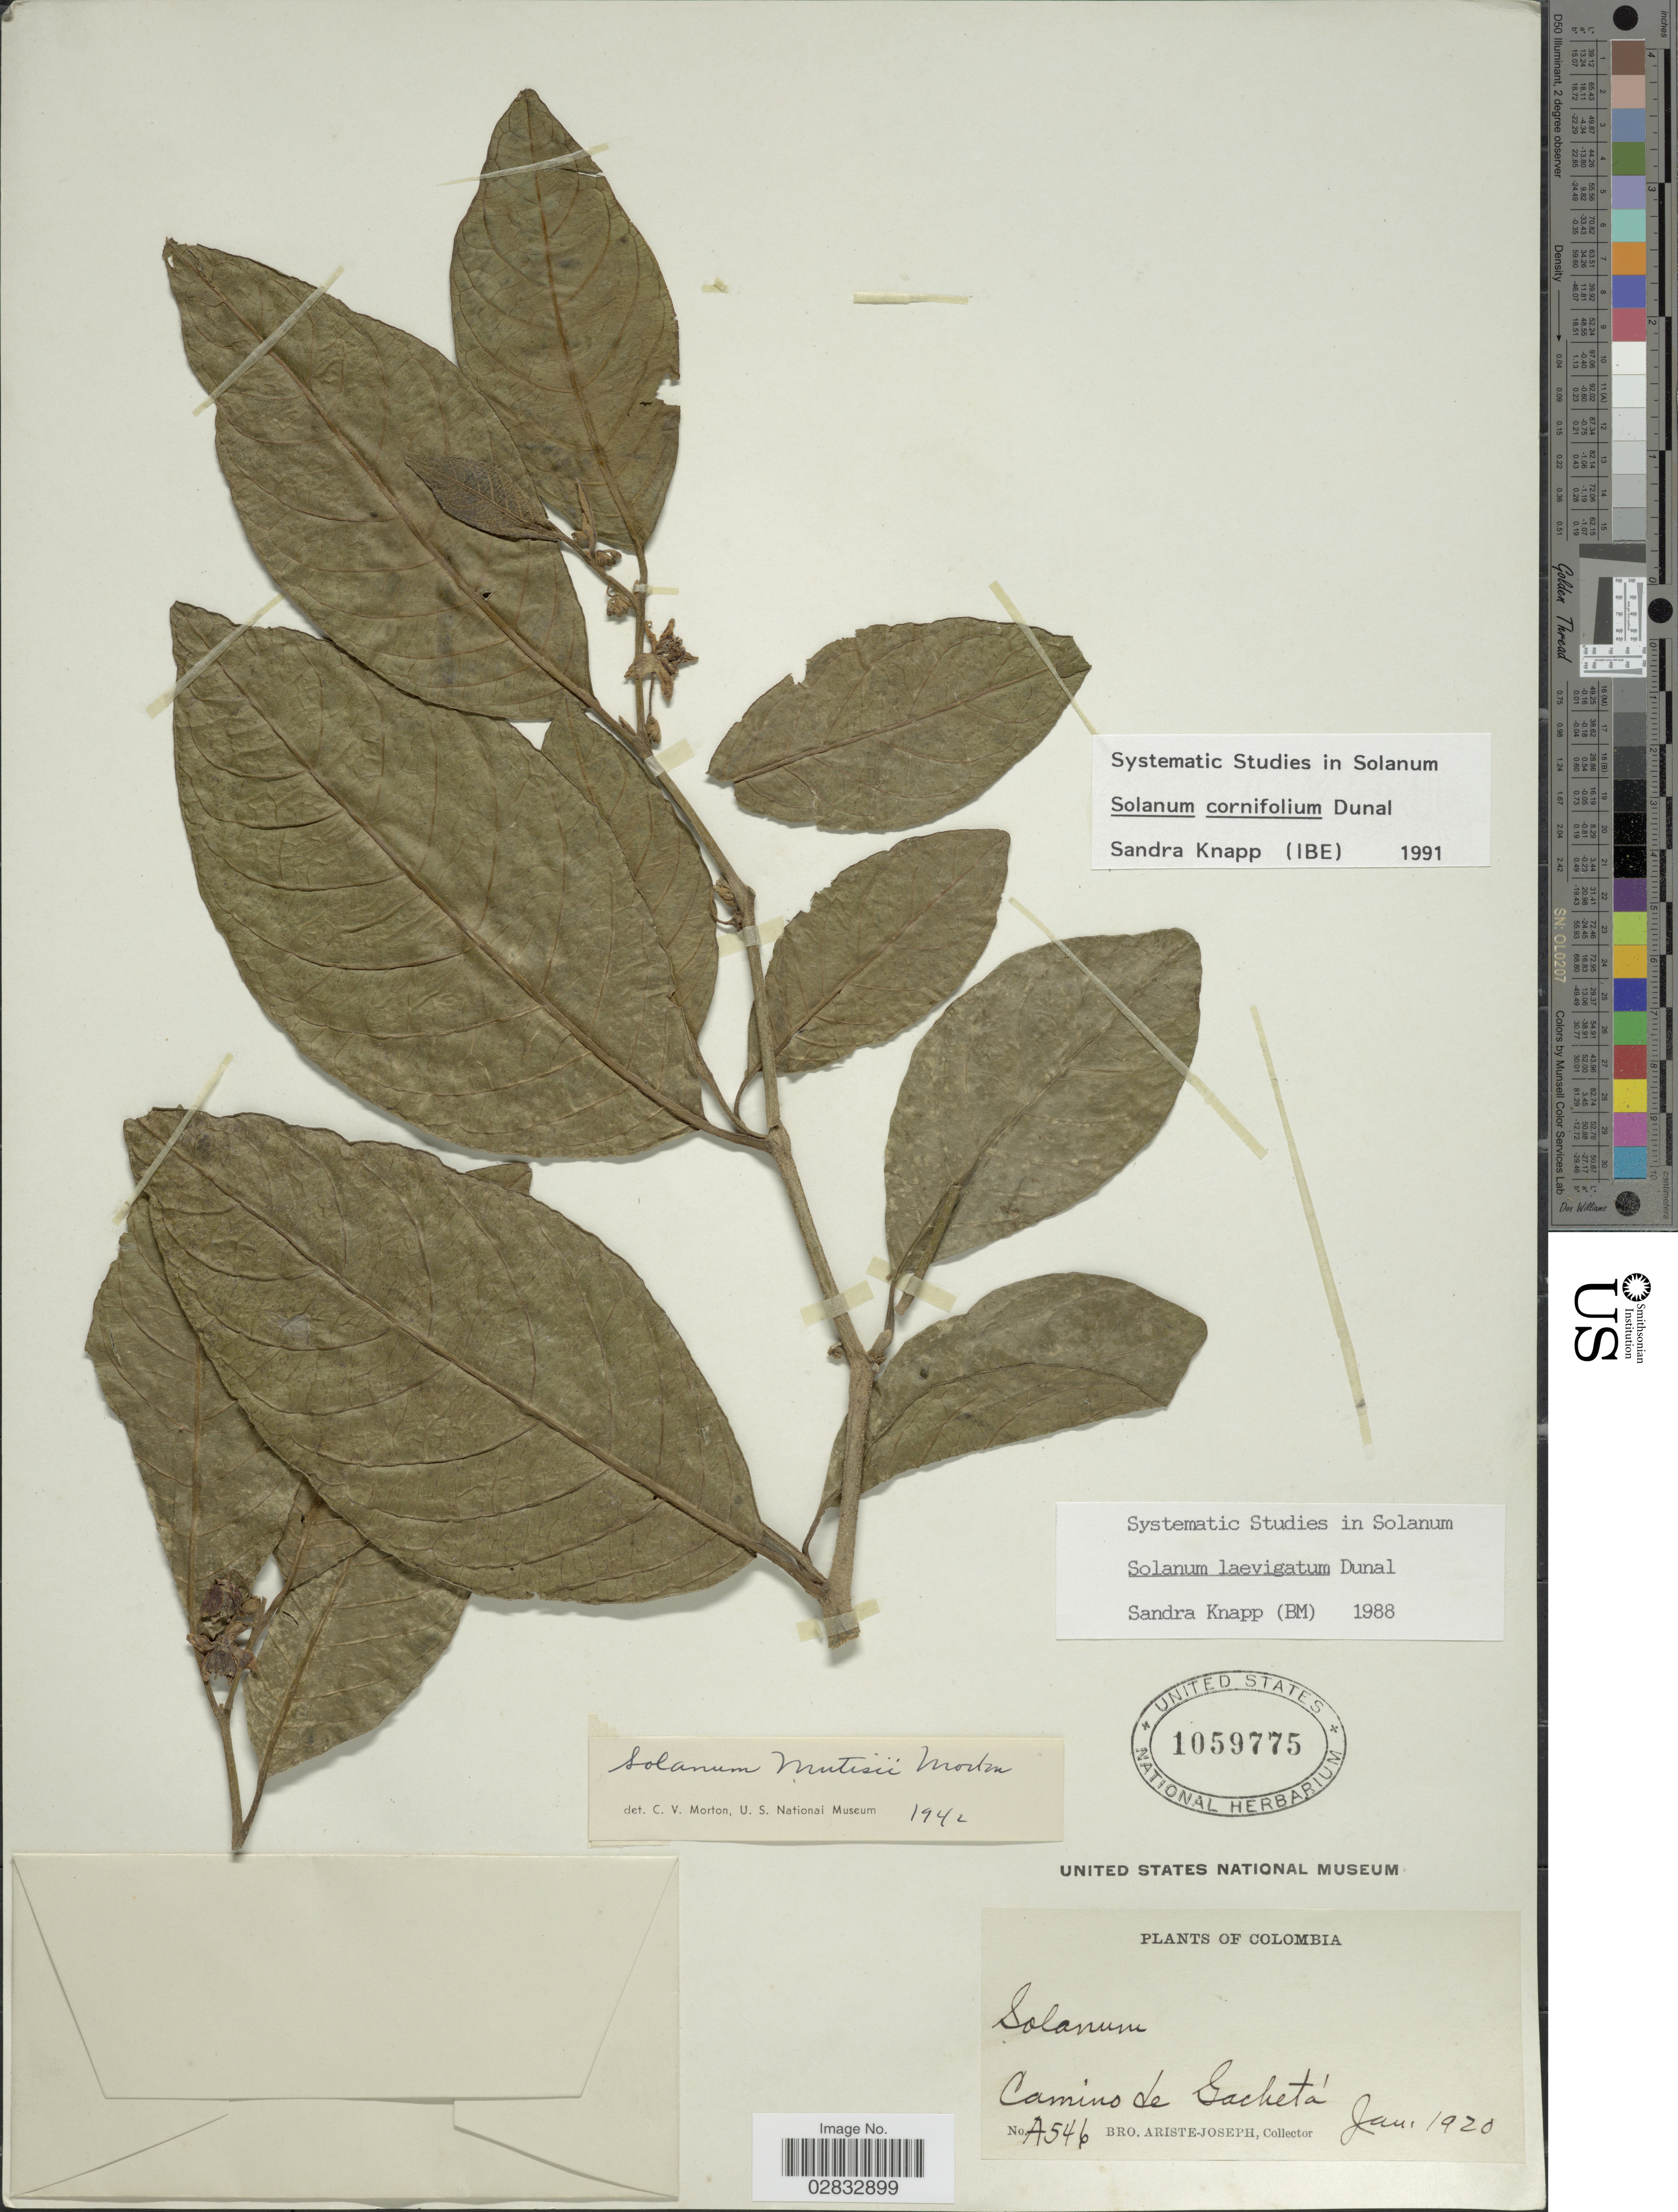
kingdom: Plantae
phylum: Tracheophyta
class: Magnoliopsida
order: Solanales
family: Solanaceae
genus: Solanum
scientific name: Solanum cornifolium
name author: Dunal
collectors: Bro. Ariste-Joseph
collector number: A546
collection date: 1920-01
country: Colombia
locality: Camino de Gachetá.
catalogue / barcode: US 1059775